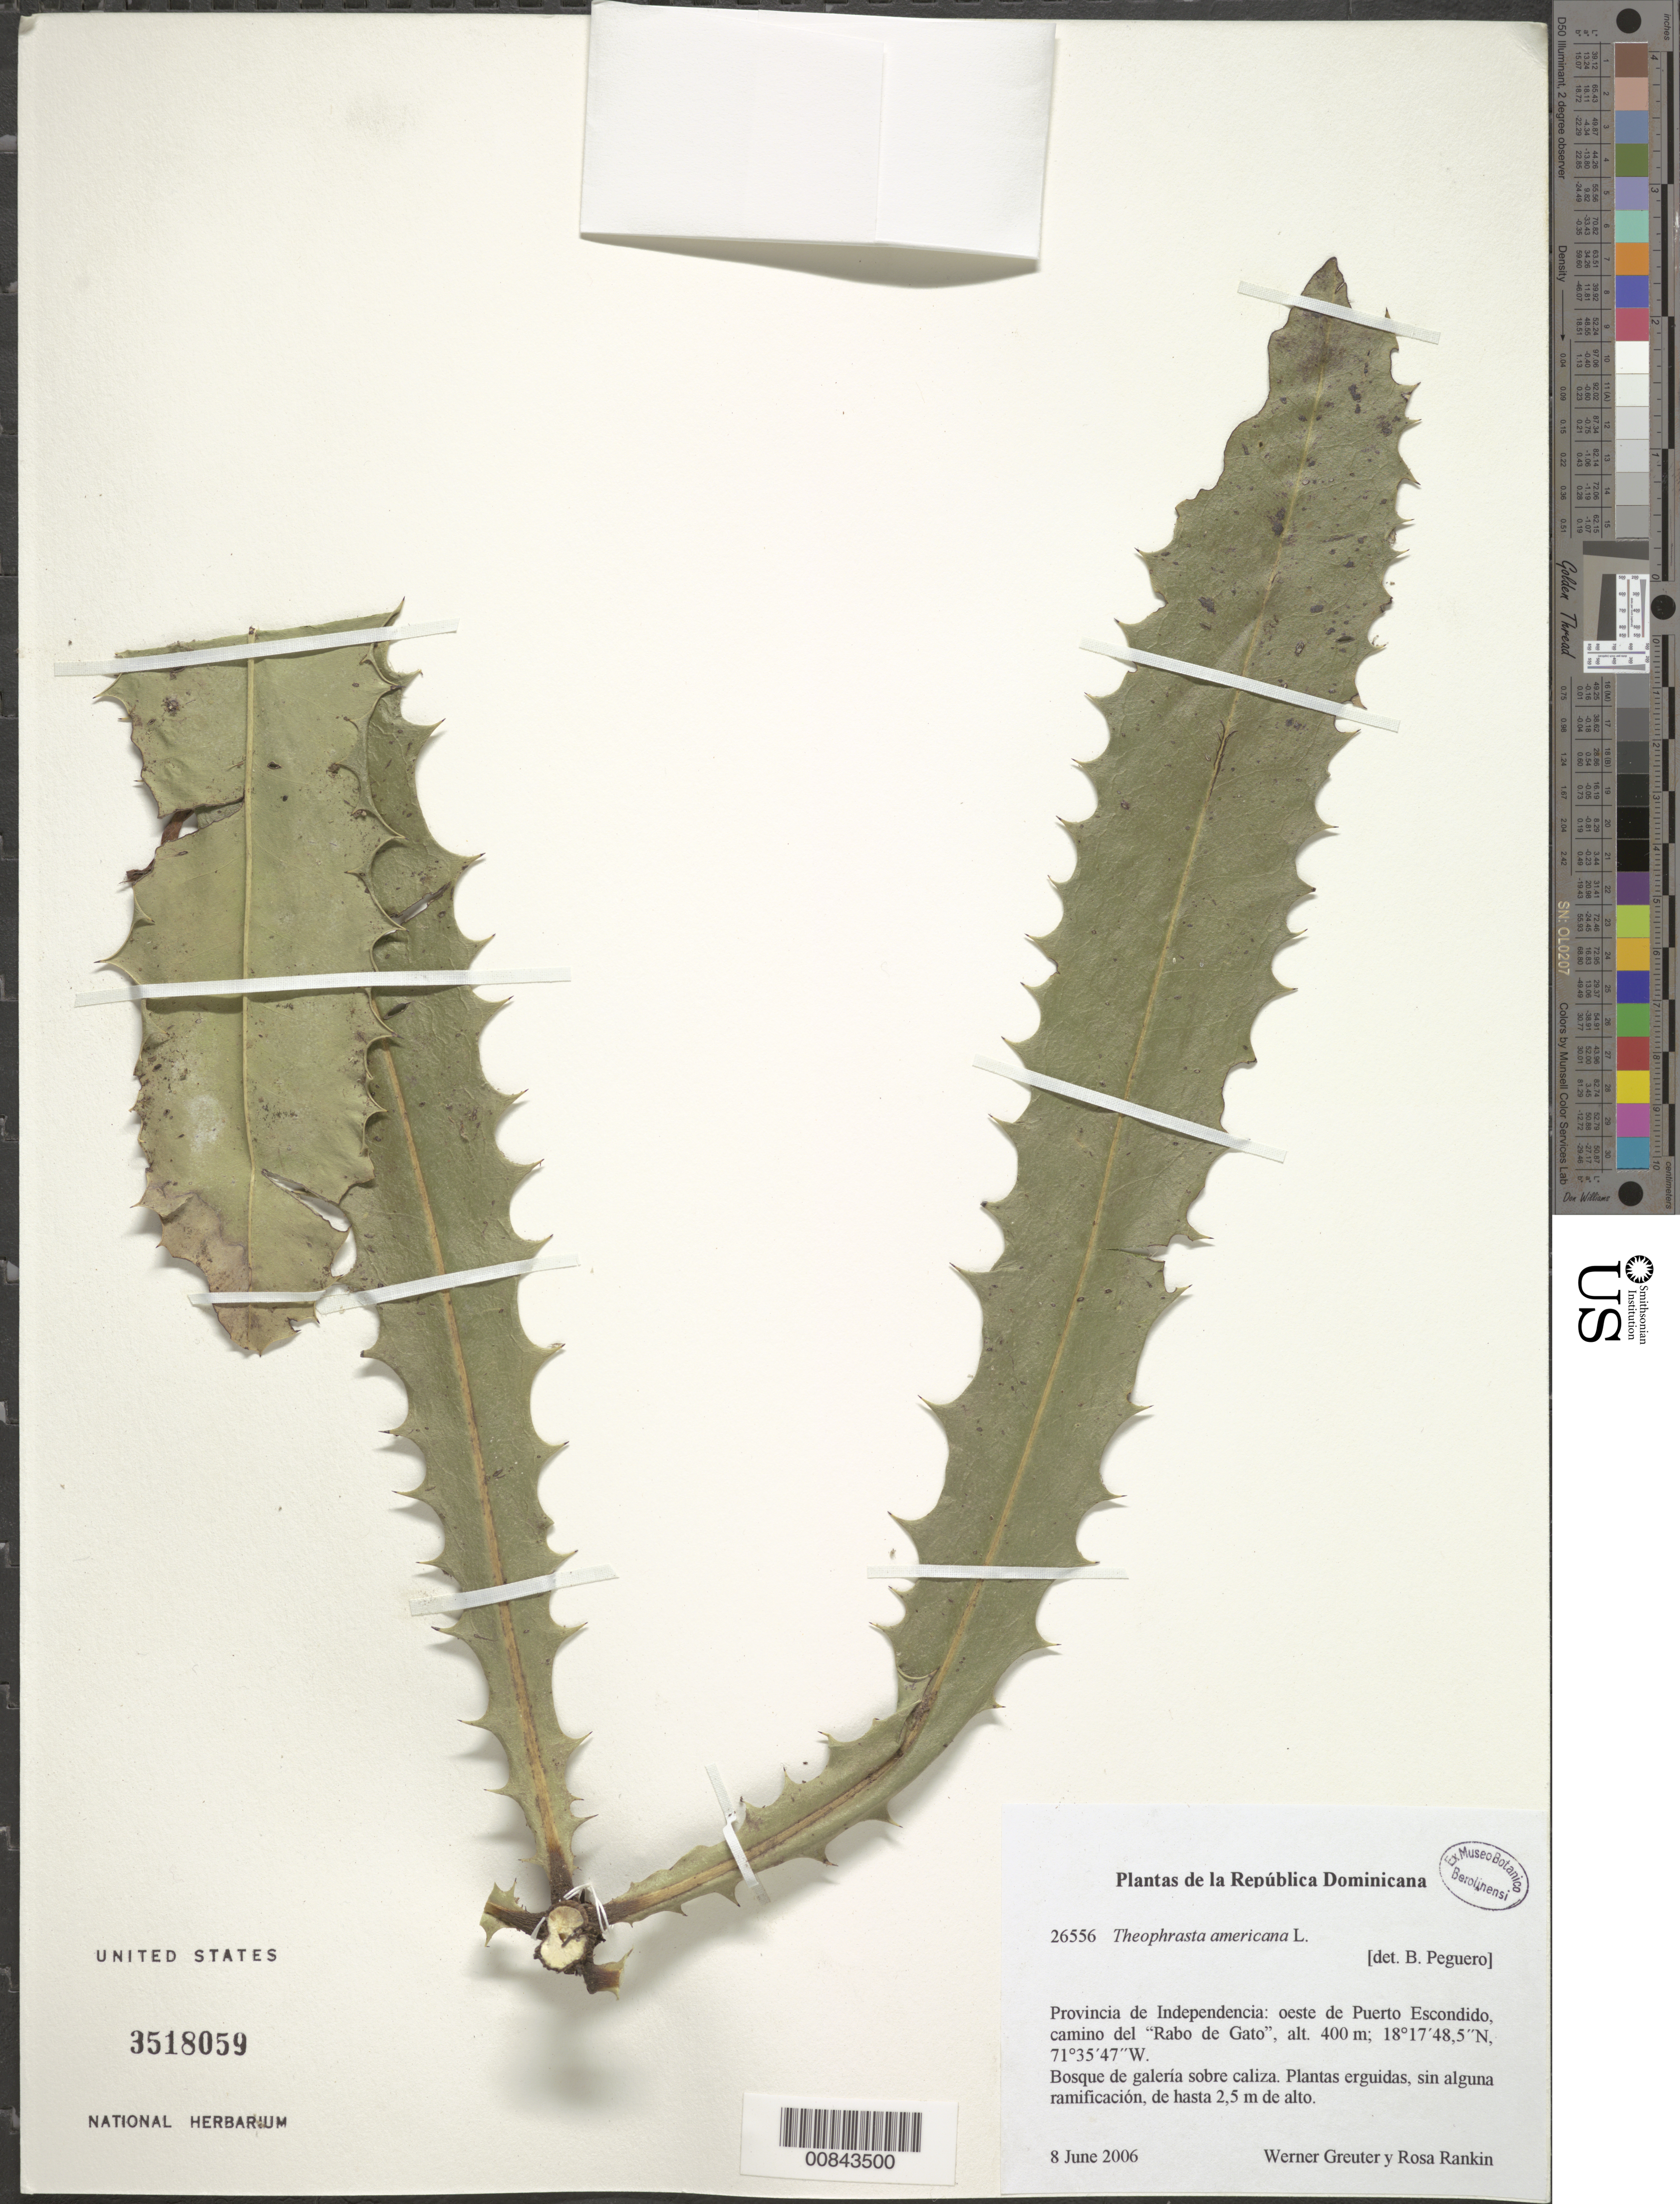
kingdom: Plantae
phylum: Tracheophyta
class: Magnoliopsida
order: Ericales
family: Primulaceae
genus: Theophrasta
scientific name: Theophrasta americana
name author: L.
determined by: Perguero, B.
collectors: W. Greuter & R. Rankin Rodriguez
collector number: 26556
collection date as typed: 08 Jun 2006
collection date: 2006-06-08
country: Dominican Republic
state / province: Independencia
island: Hispaniola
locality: oeste de Puerto Escondido, camino "Rabo de Gato".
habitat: Bosque de galería sobre caliza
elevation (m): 400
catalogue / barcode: US 3518059